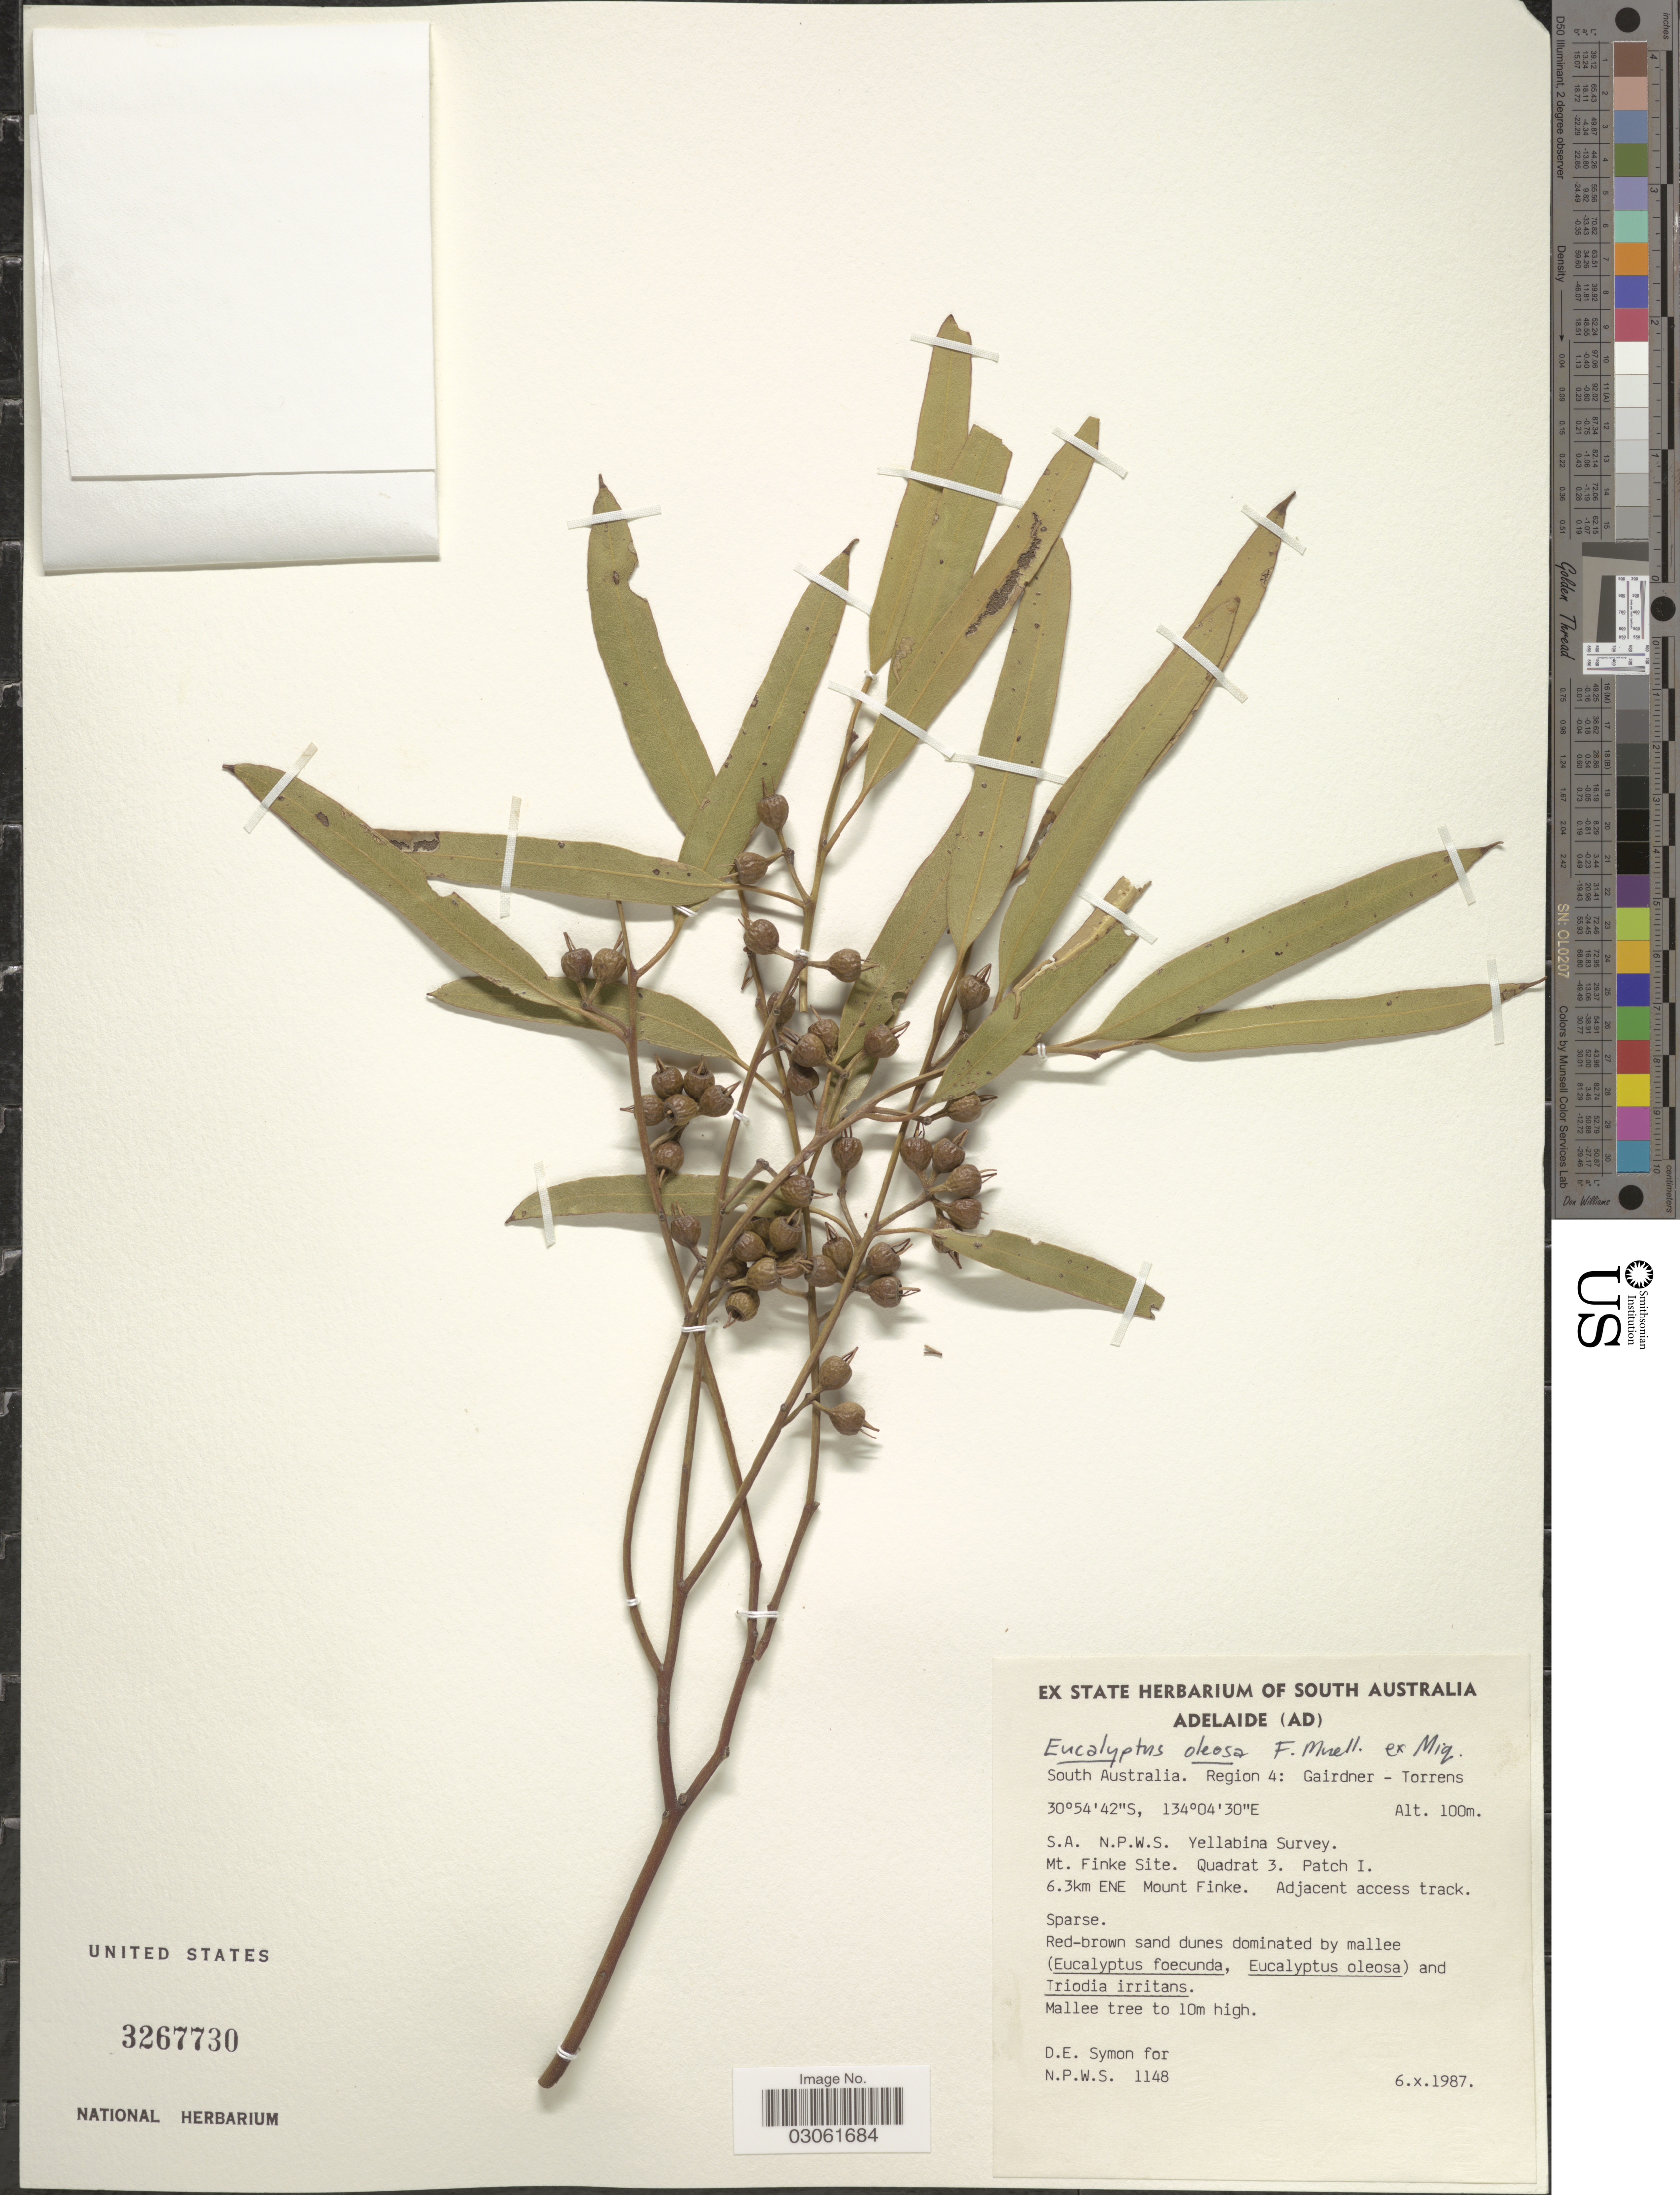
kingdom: Plantae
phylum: Tracheophyta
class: Magnoliopsida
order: Myrtales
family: Myrtaceae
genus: Eucalyptus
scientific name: Eucalyptus oleosa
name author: F. Muell. ex Miq.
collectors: D. Symon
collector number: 1148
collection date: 1987-10-06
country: Australia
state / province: South Australia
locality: N.P.W.S. Yellabina Survey. Mt. Finke Site. Quadrat 3. Patch I. 6.3km ENE Mount Finke. Adjacent access track.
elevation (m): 100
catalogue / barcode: US 3267730